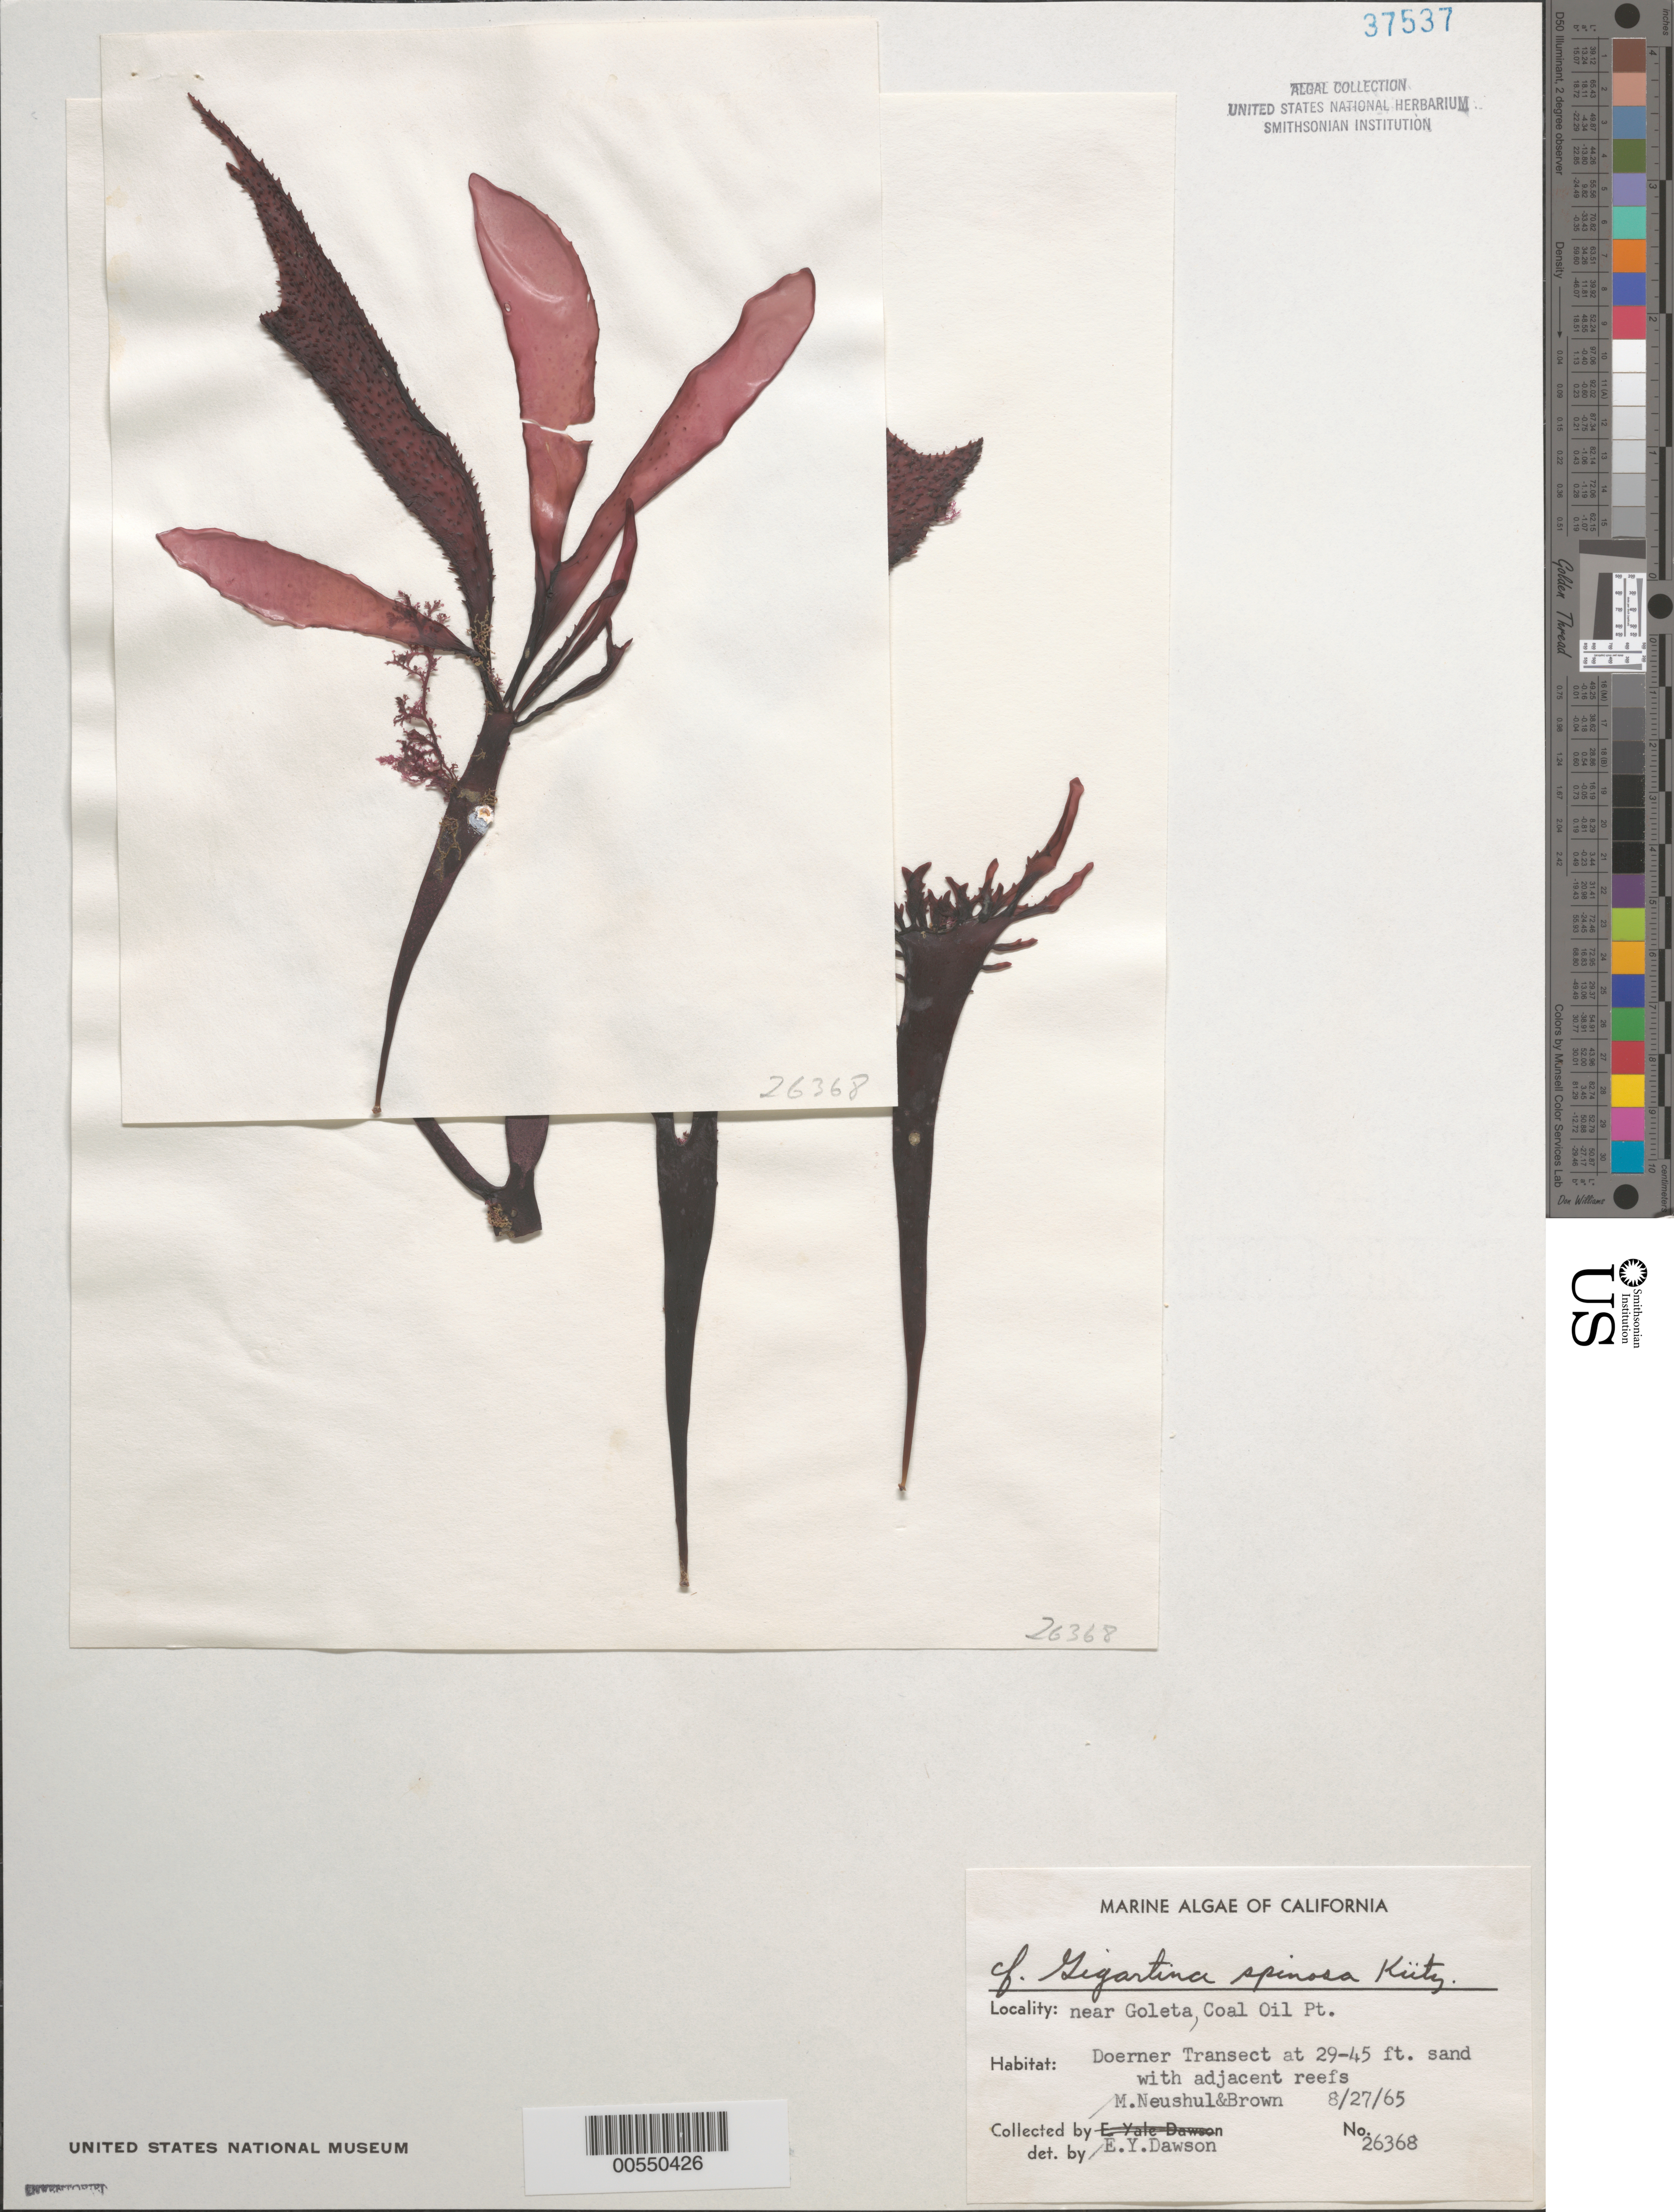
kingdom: Plantae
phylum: Rhodophyta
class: Florideophyceae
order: Gigartinales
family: Gigartinaceae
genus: Chondracanthus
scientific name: Chondracanthus spinosus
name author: (Kütz.) Guiry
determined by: Algae name updating Project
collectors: M. Neushul & D. Brown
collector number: EYD 26368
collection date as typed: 27 Aug 1965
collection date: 1965-08-27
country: United States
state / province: California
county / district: Santa Barbara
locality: Coal Oil Point, near Goleta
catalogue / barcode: US 37537